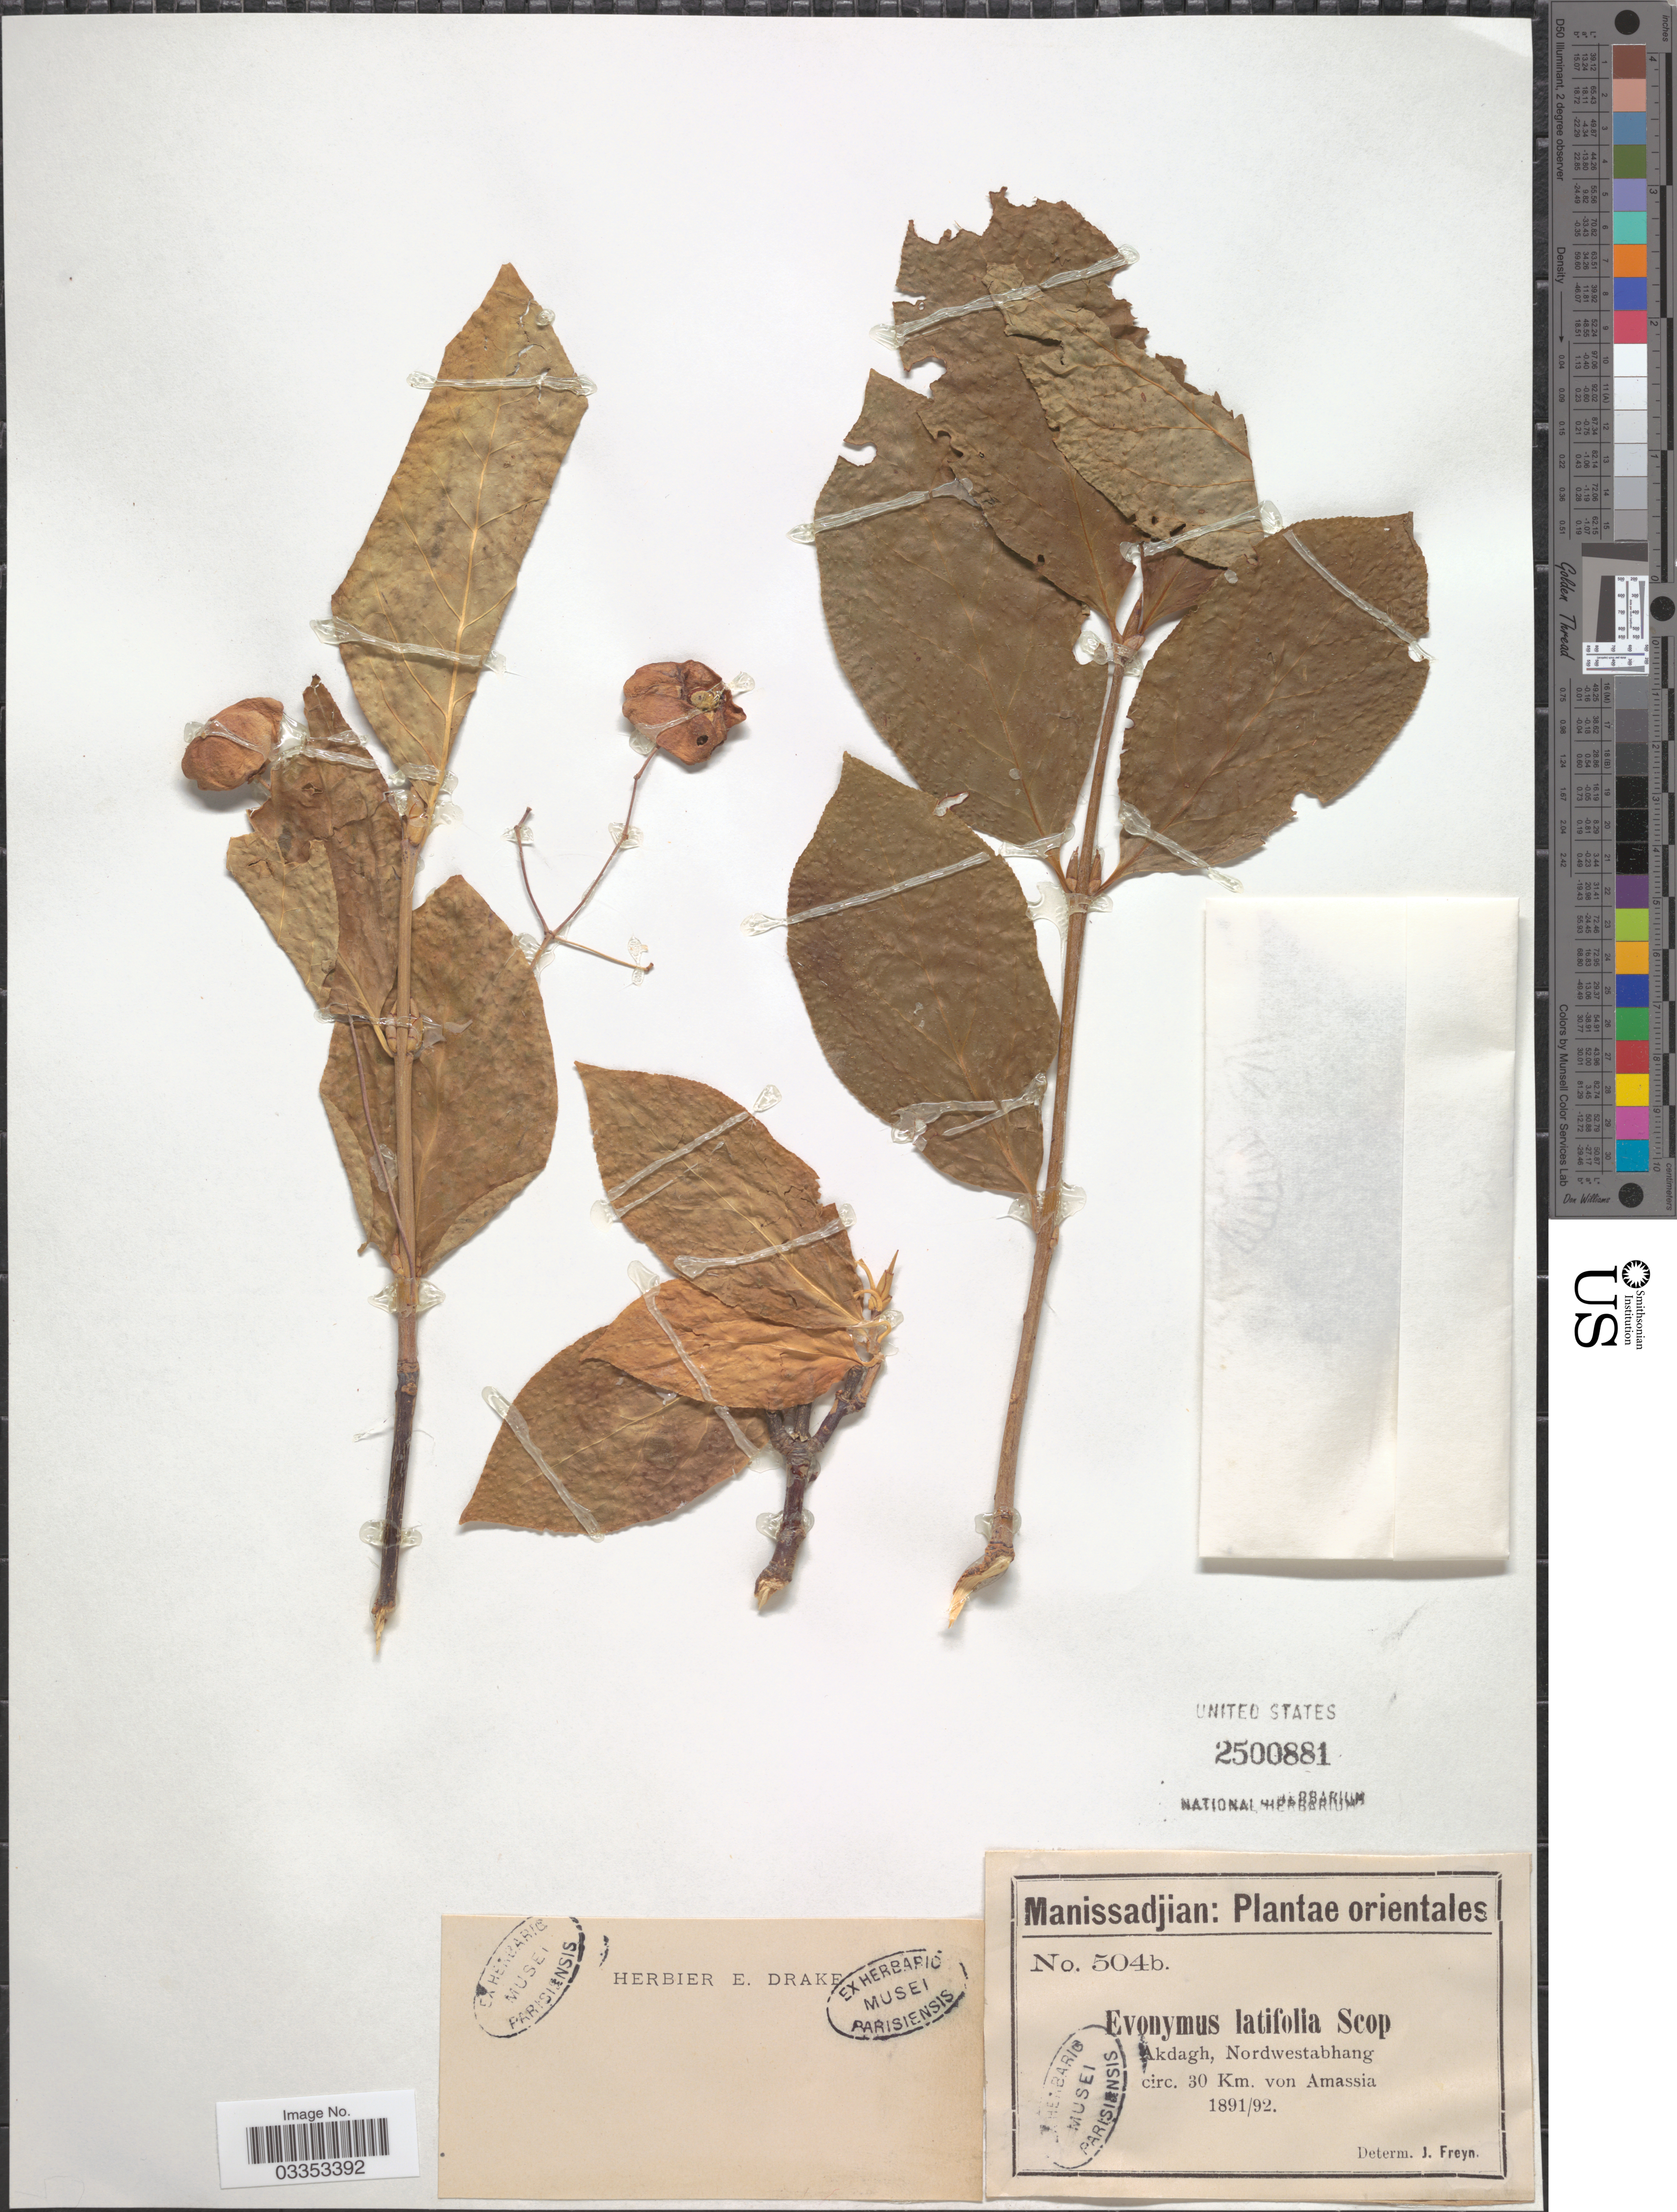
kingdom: Plantae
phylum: Tracheophyta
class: Magnoliopsida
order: Celastrales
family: Celastraceae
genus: Euonymus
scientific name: Euonymus latifolius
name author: (L.) Mill.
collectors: -. Manissadjian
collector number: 504b.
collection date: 1891/1892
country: Turkey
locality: Orientales. Akdagh, Nordwestabhang circ. 30 Km. von Amassia.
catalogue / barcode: US 2500881